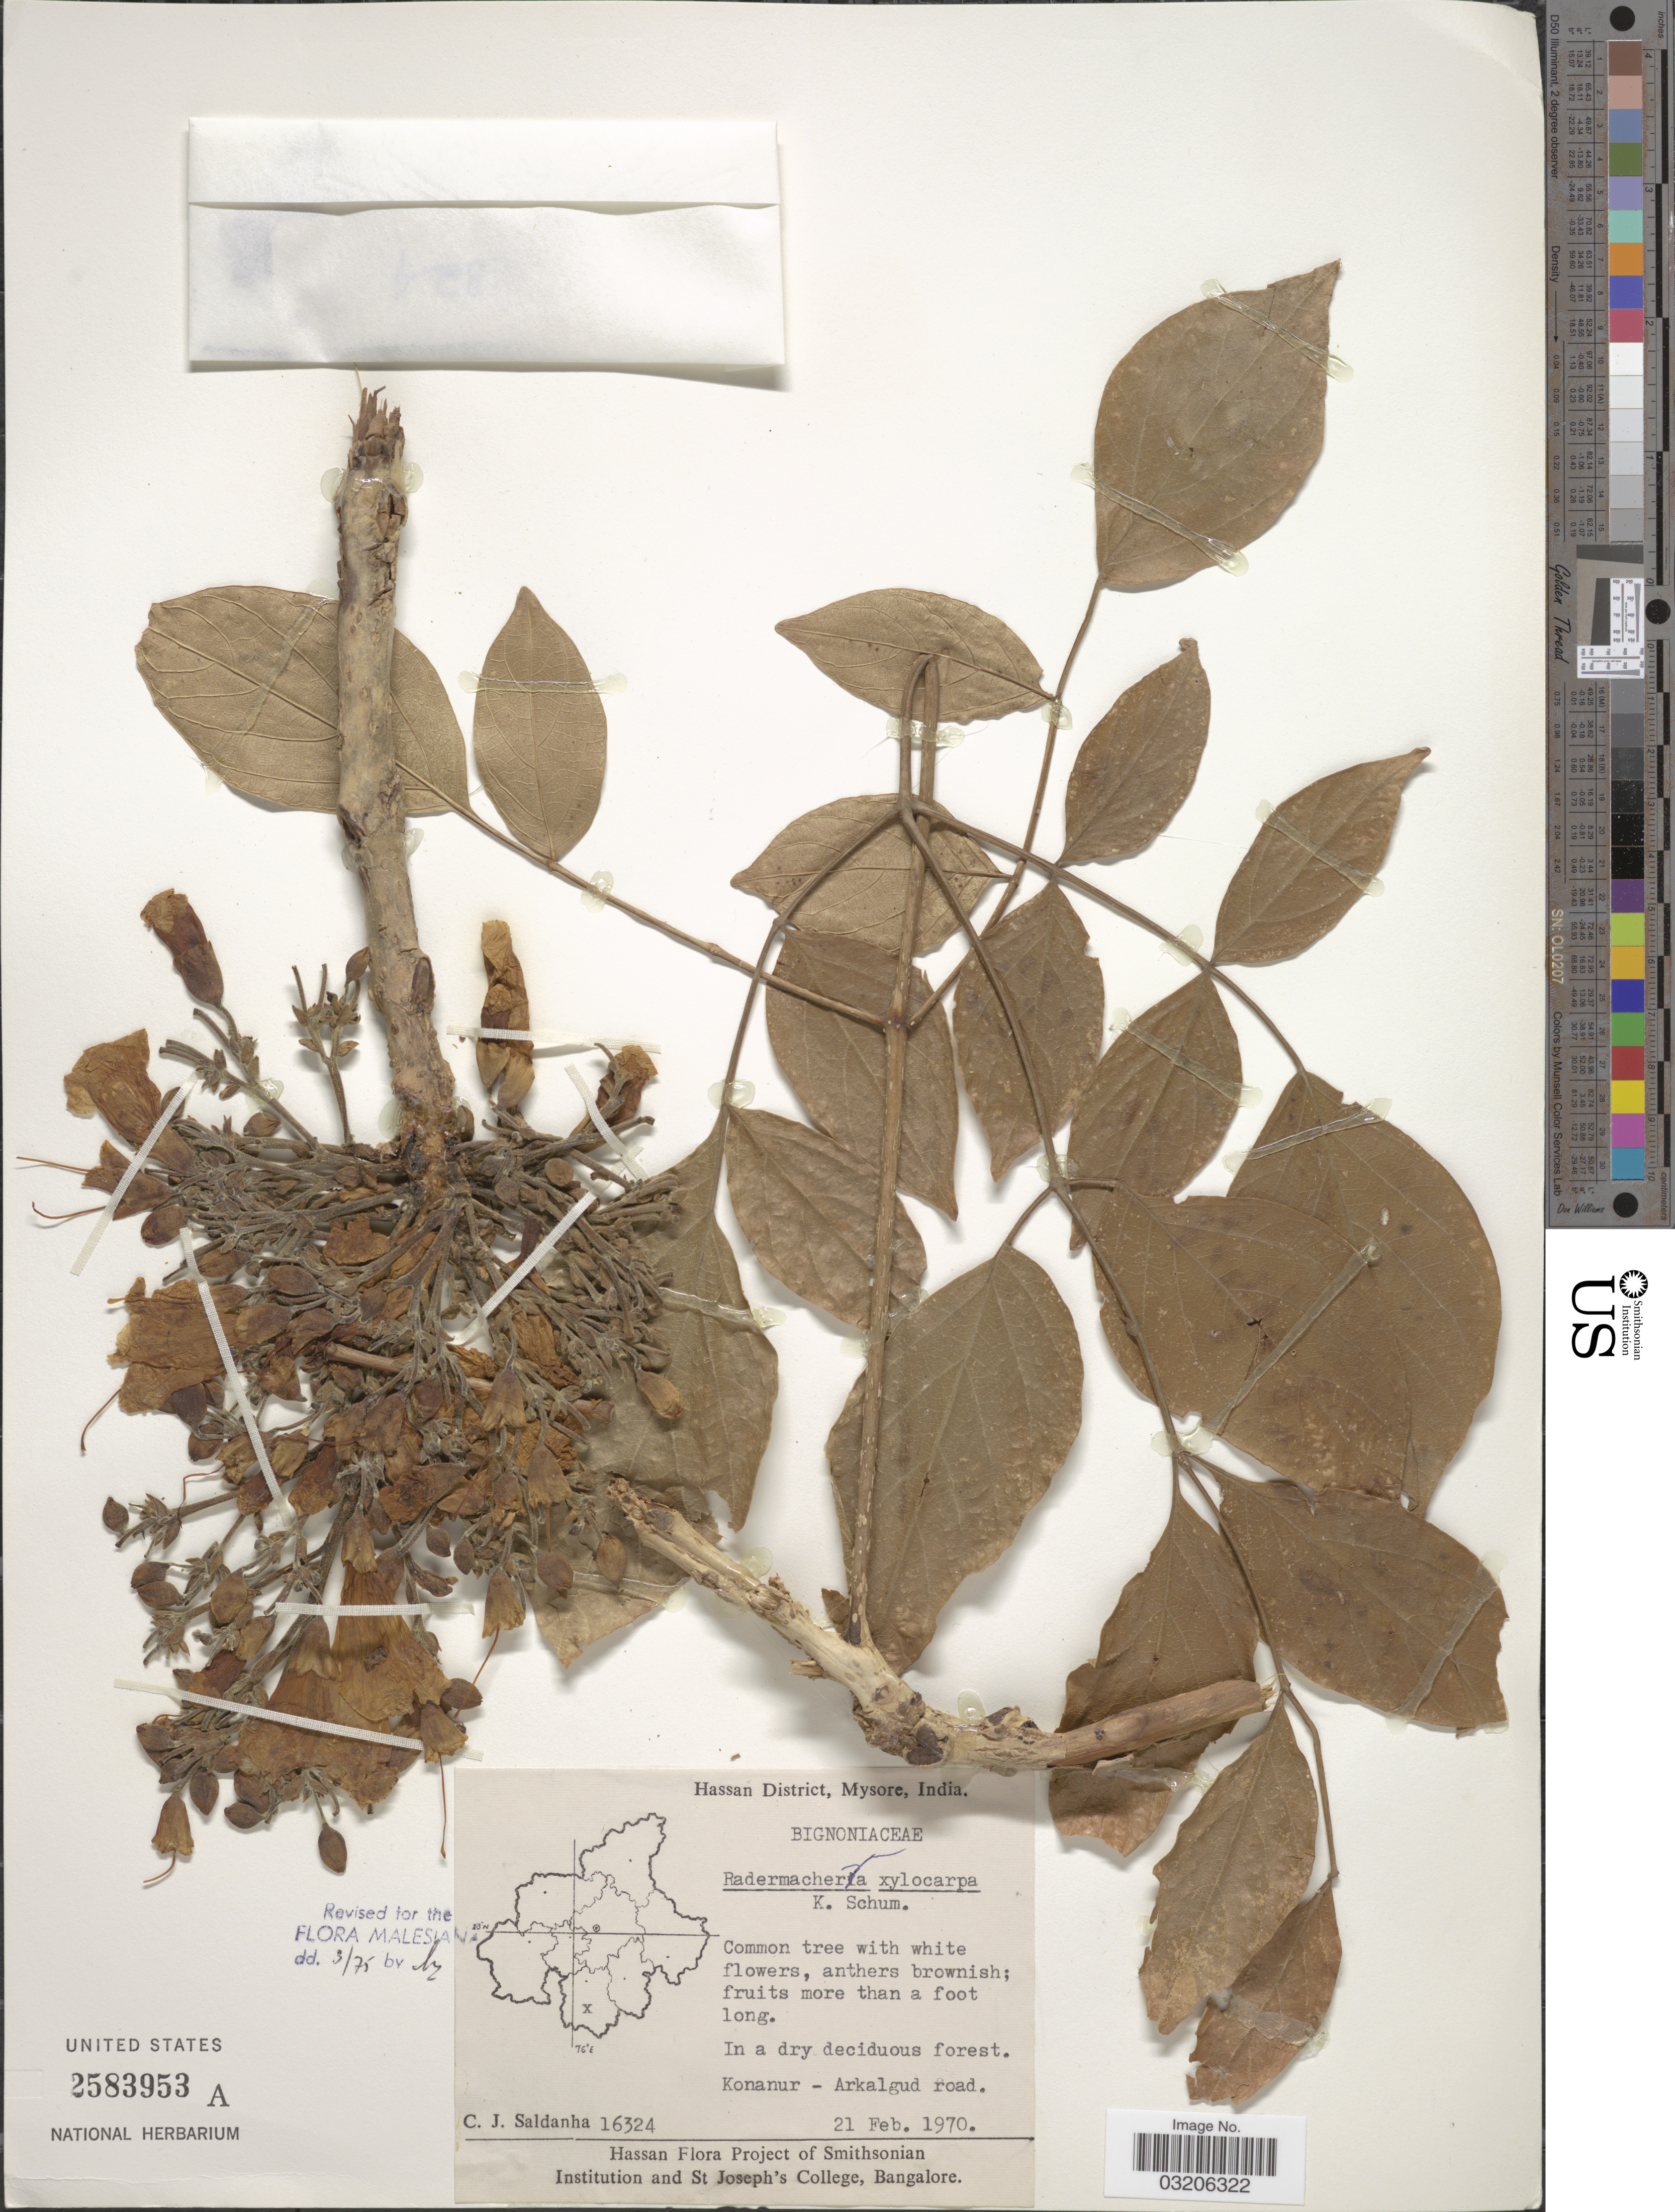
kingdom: Plantae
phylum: Tracheophyta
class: Magnoliopsida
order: Lamiales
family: Bignoniaceae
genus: Radermachera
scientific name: Radermachera xylocarpa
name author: (Roxb.) Roxb. ex K. Schum.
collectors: C. J. Saldanha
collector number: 16324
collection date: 1970-02-21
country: India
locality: Hassan District, Mysore. Konanur-Arkalgud road.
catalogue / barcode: US 2583953A